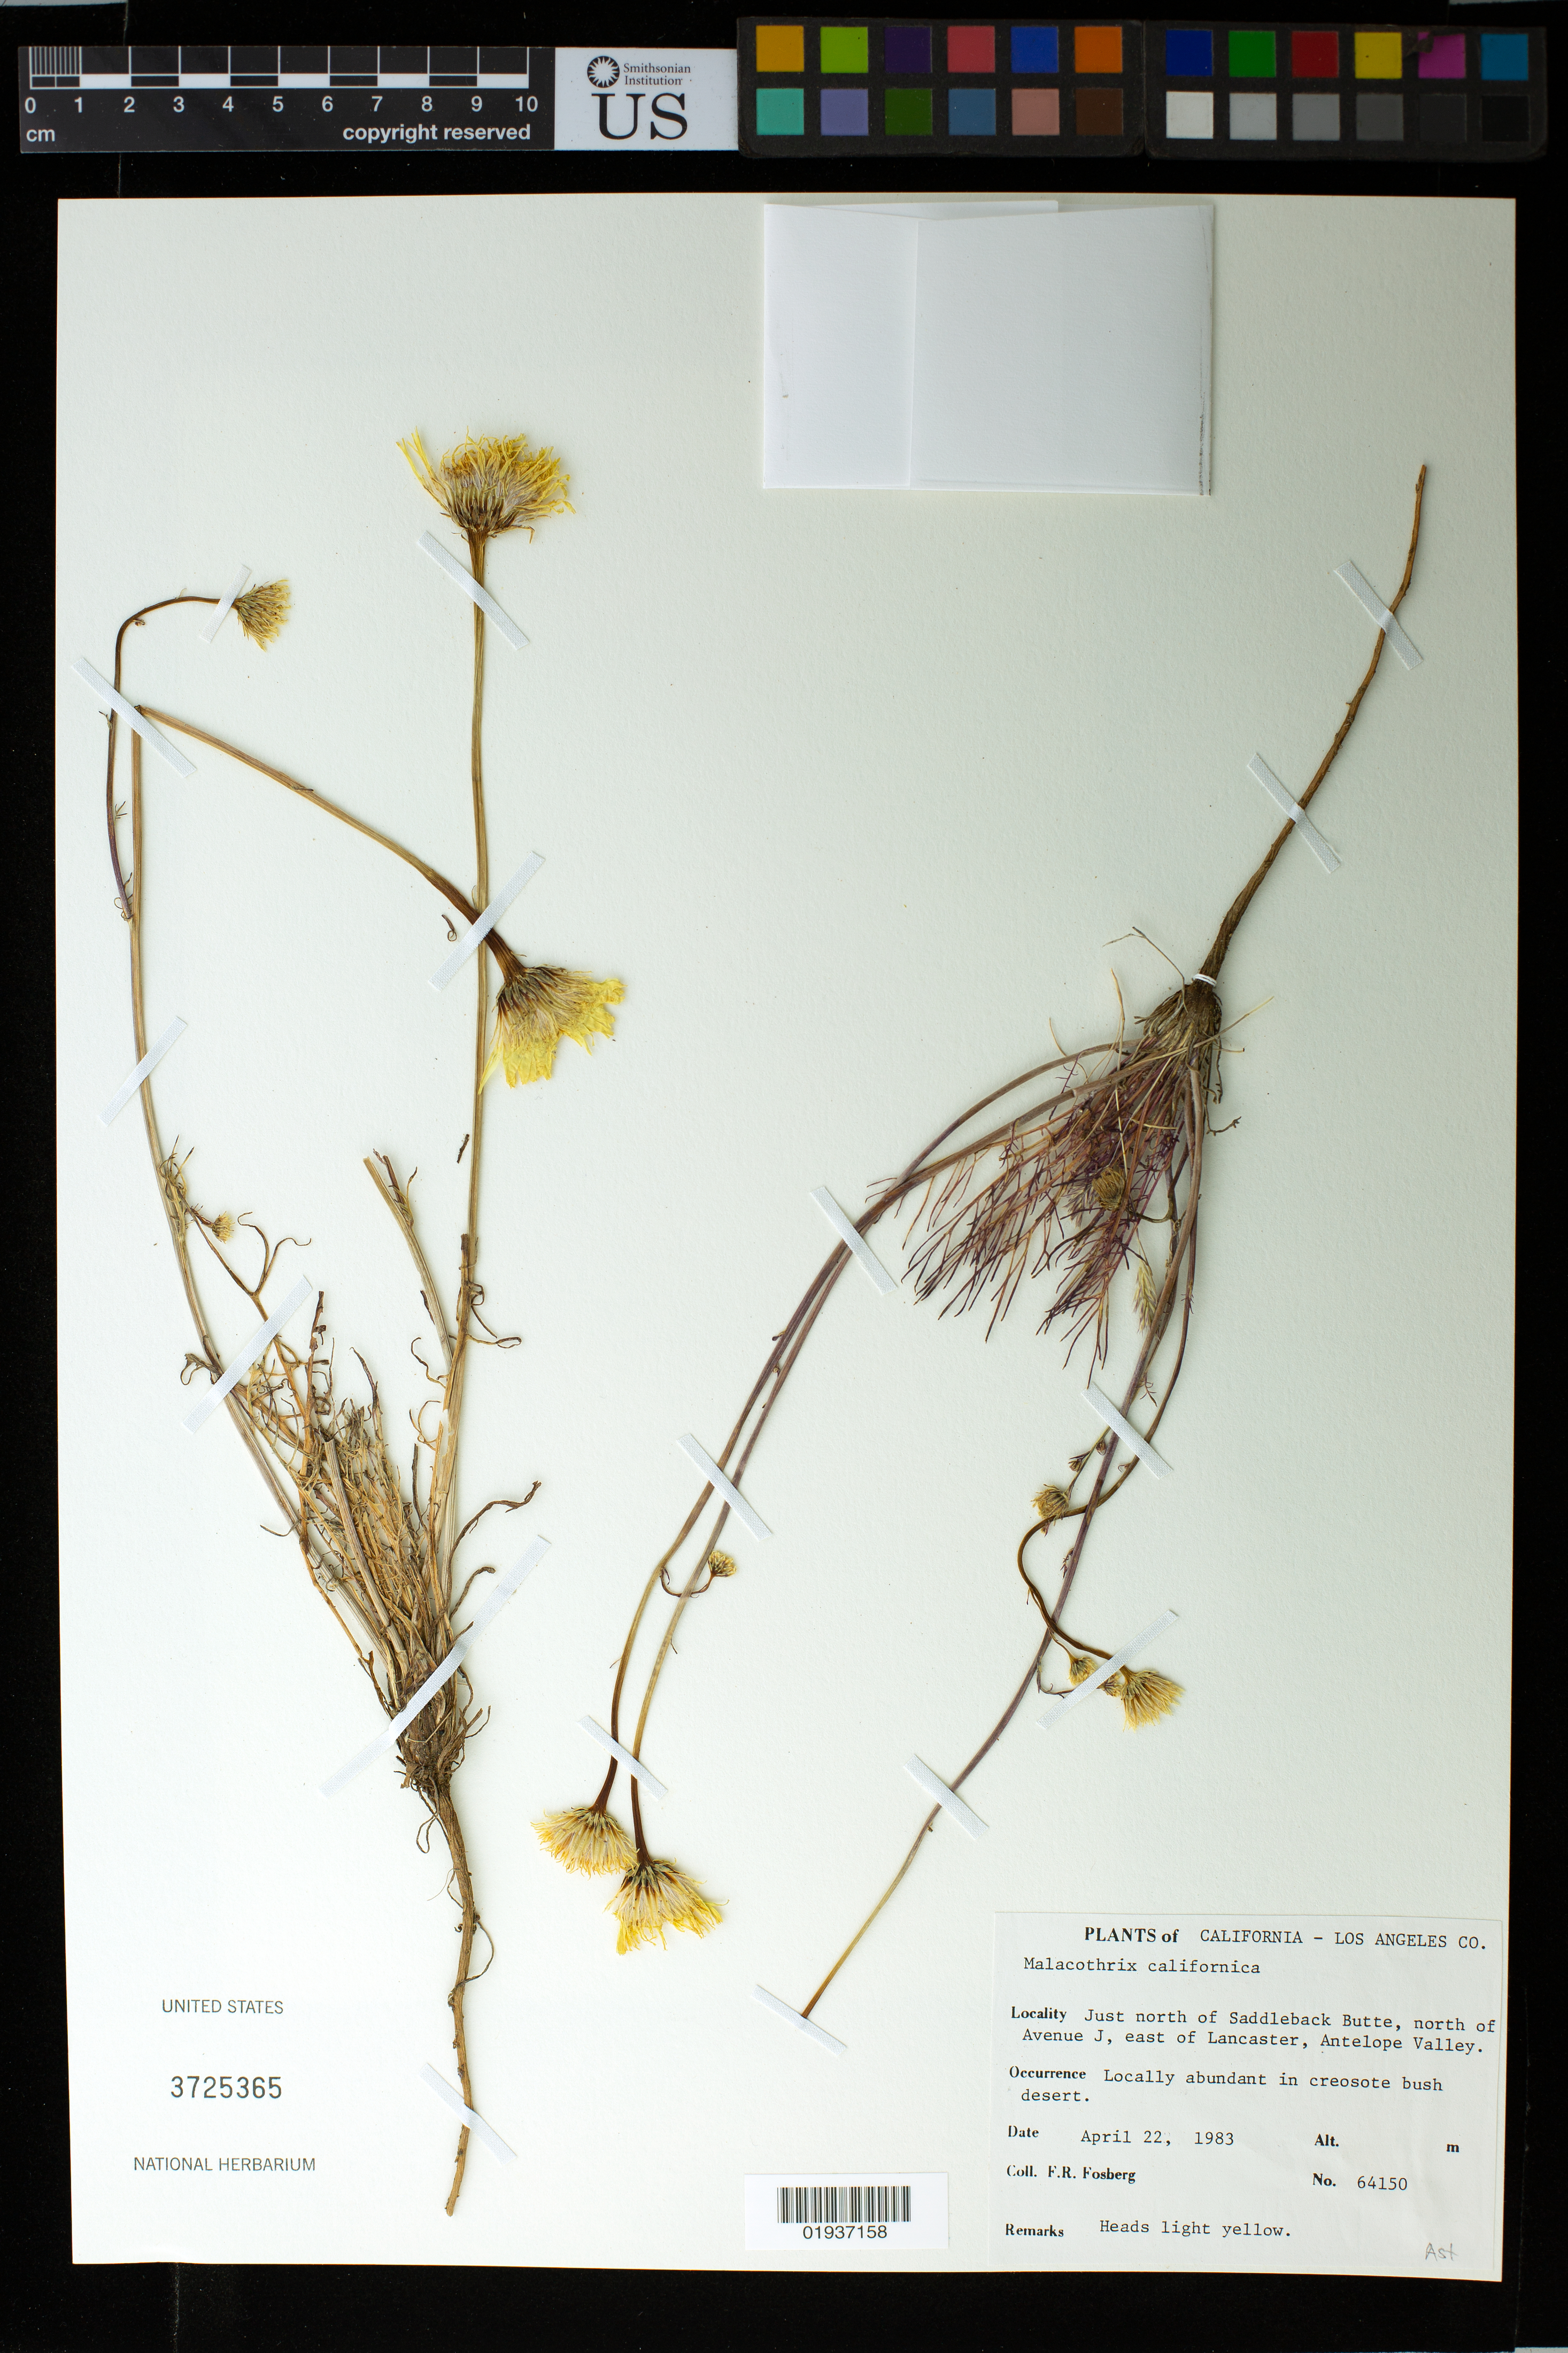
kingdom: Plantae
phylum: Tracheophyta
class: Magnoliopsida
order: Asterales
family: Asteraceae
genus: Malacothrix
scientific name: Malacothrix californica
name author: DC.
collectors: F. R. Fosberg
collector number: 64150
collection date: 1983-04-22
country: United States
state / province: California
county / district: Los Angeles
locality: Los Angeles Co., Just north of Saddleback Butte, north of Avenue J, east of Lancaster, Antelope Valley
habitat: Creosote bush desert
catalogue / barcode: US 3725365